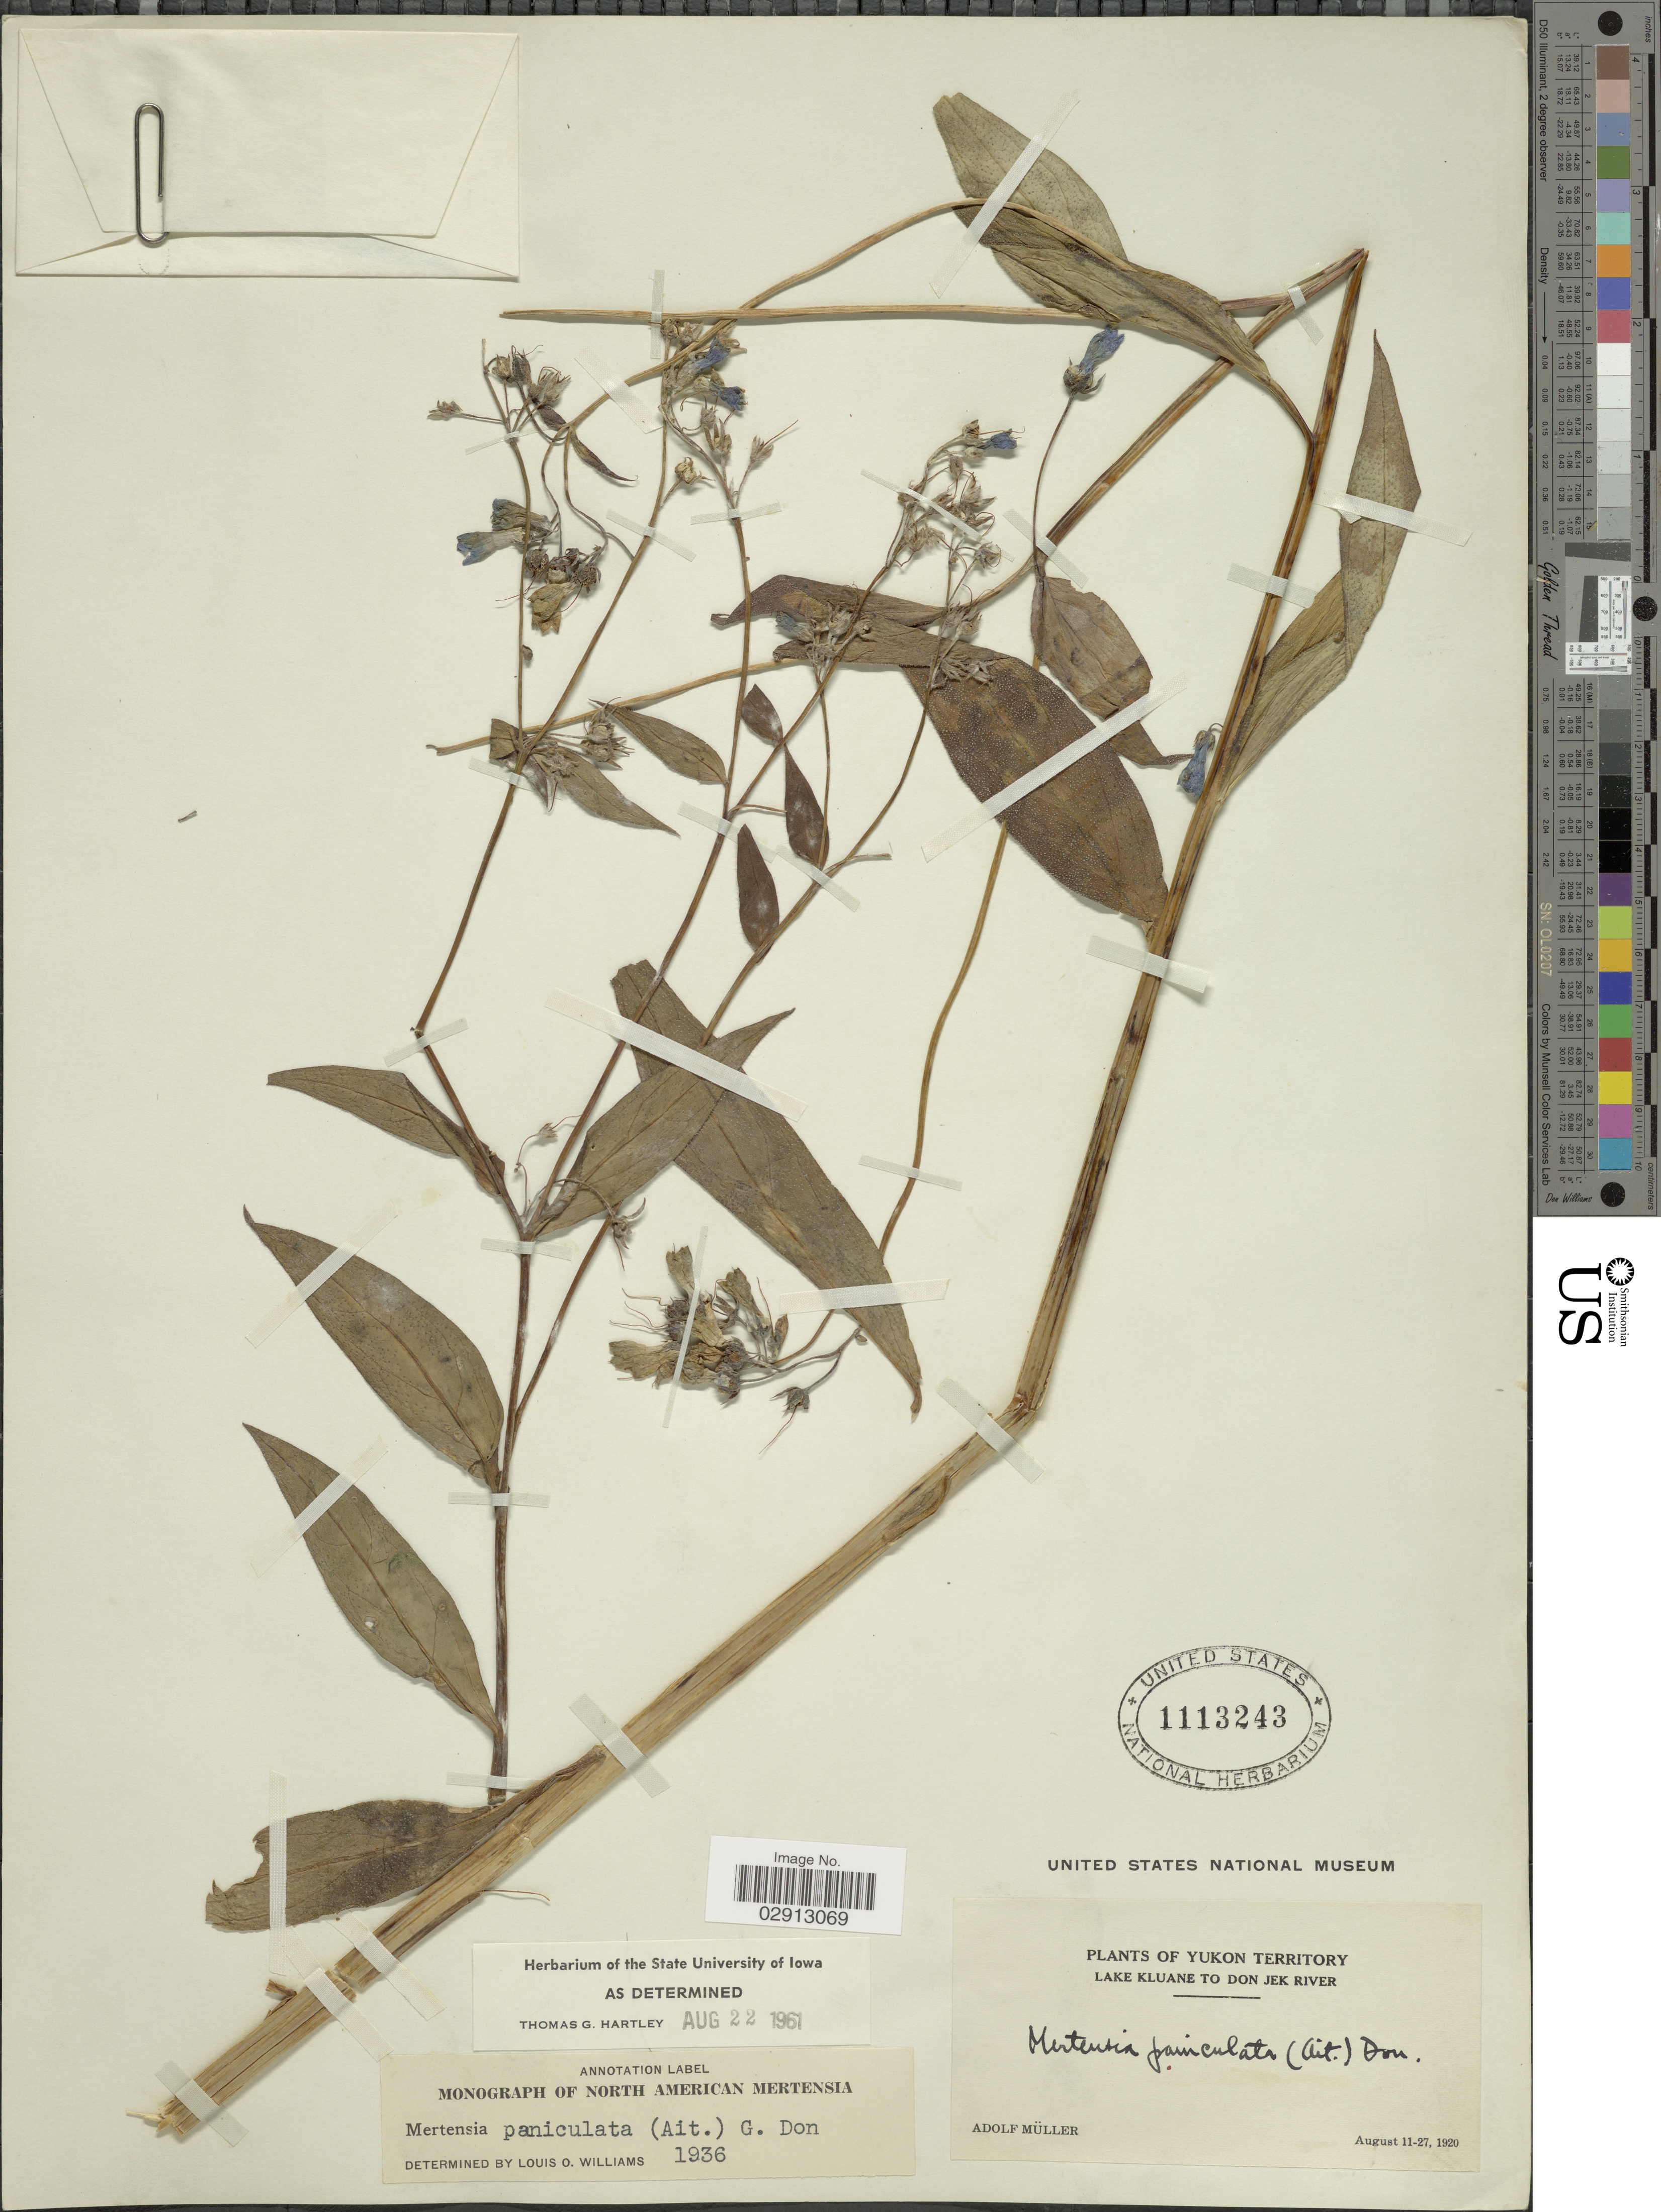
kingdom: Plantae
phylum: Tracheophyta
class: Magnoliopsida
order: Boraginales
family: Boraginaceae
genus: Mertensia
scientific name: Mertensia paniculata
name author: (Aiton) G. Don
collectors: A. Muller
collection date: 1920-08-11/1920-08-27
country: Canada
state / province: Yukon Territory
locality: Lake Kluane to Don Jek River.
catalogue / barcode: US 1113243